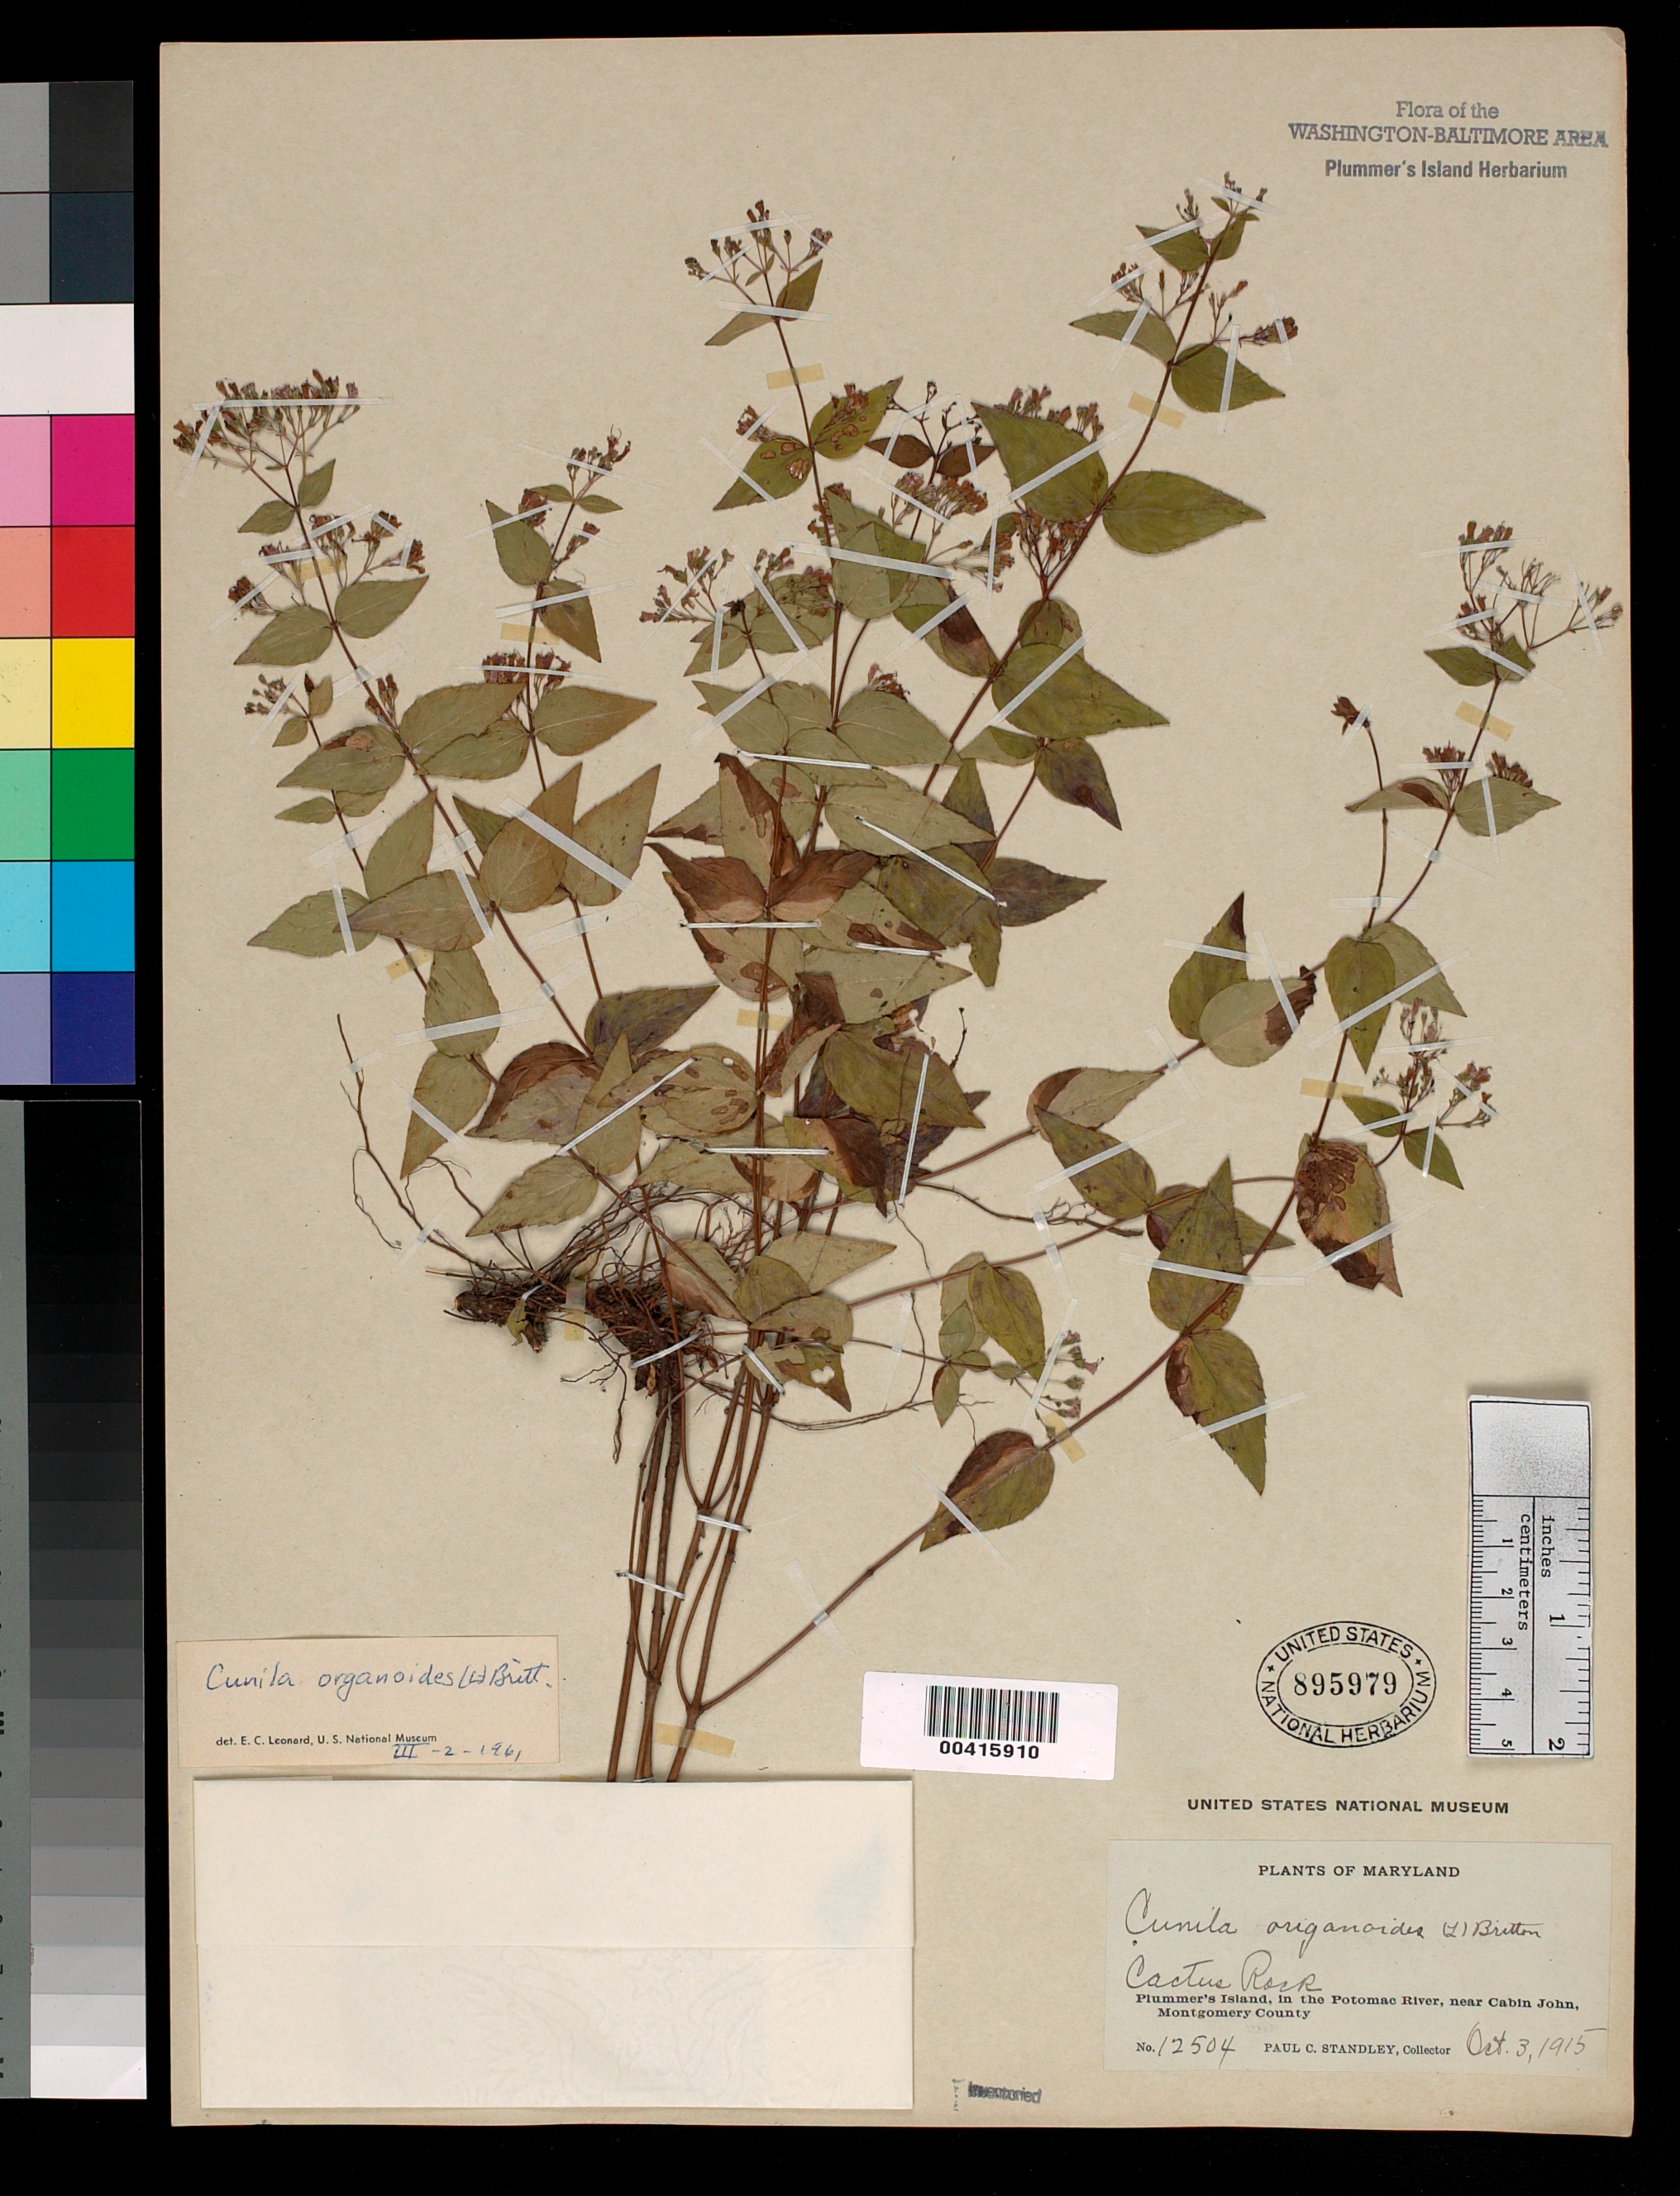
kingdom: Plantae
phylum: Tracheophyta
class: Magnoliopsida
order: Lamiales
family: Lamiaceae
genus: Cunila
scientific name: Cunila origanoides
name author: (L.) Britton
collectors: P. C. Standley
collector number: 12504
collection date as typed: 03 Oct 1915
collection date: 1915-10-03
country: United States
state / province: Maryland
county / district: Montgomery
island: Plummers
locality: Plummer's Island; Cactus Rock C. & O. Canal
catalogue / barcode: US 895979